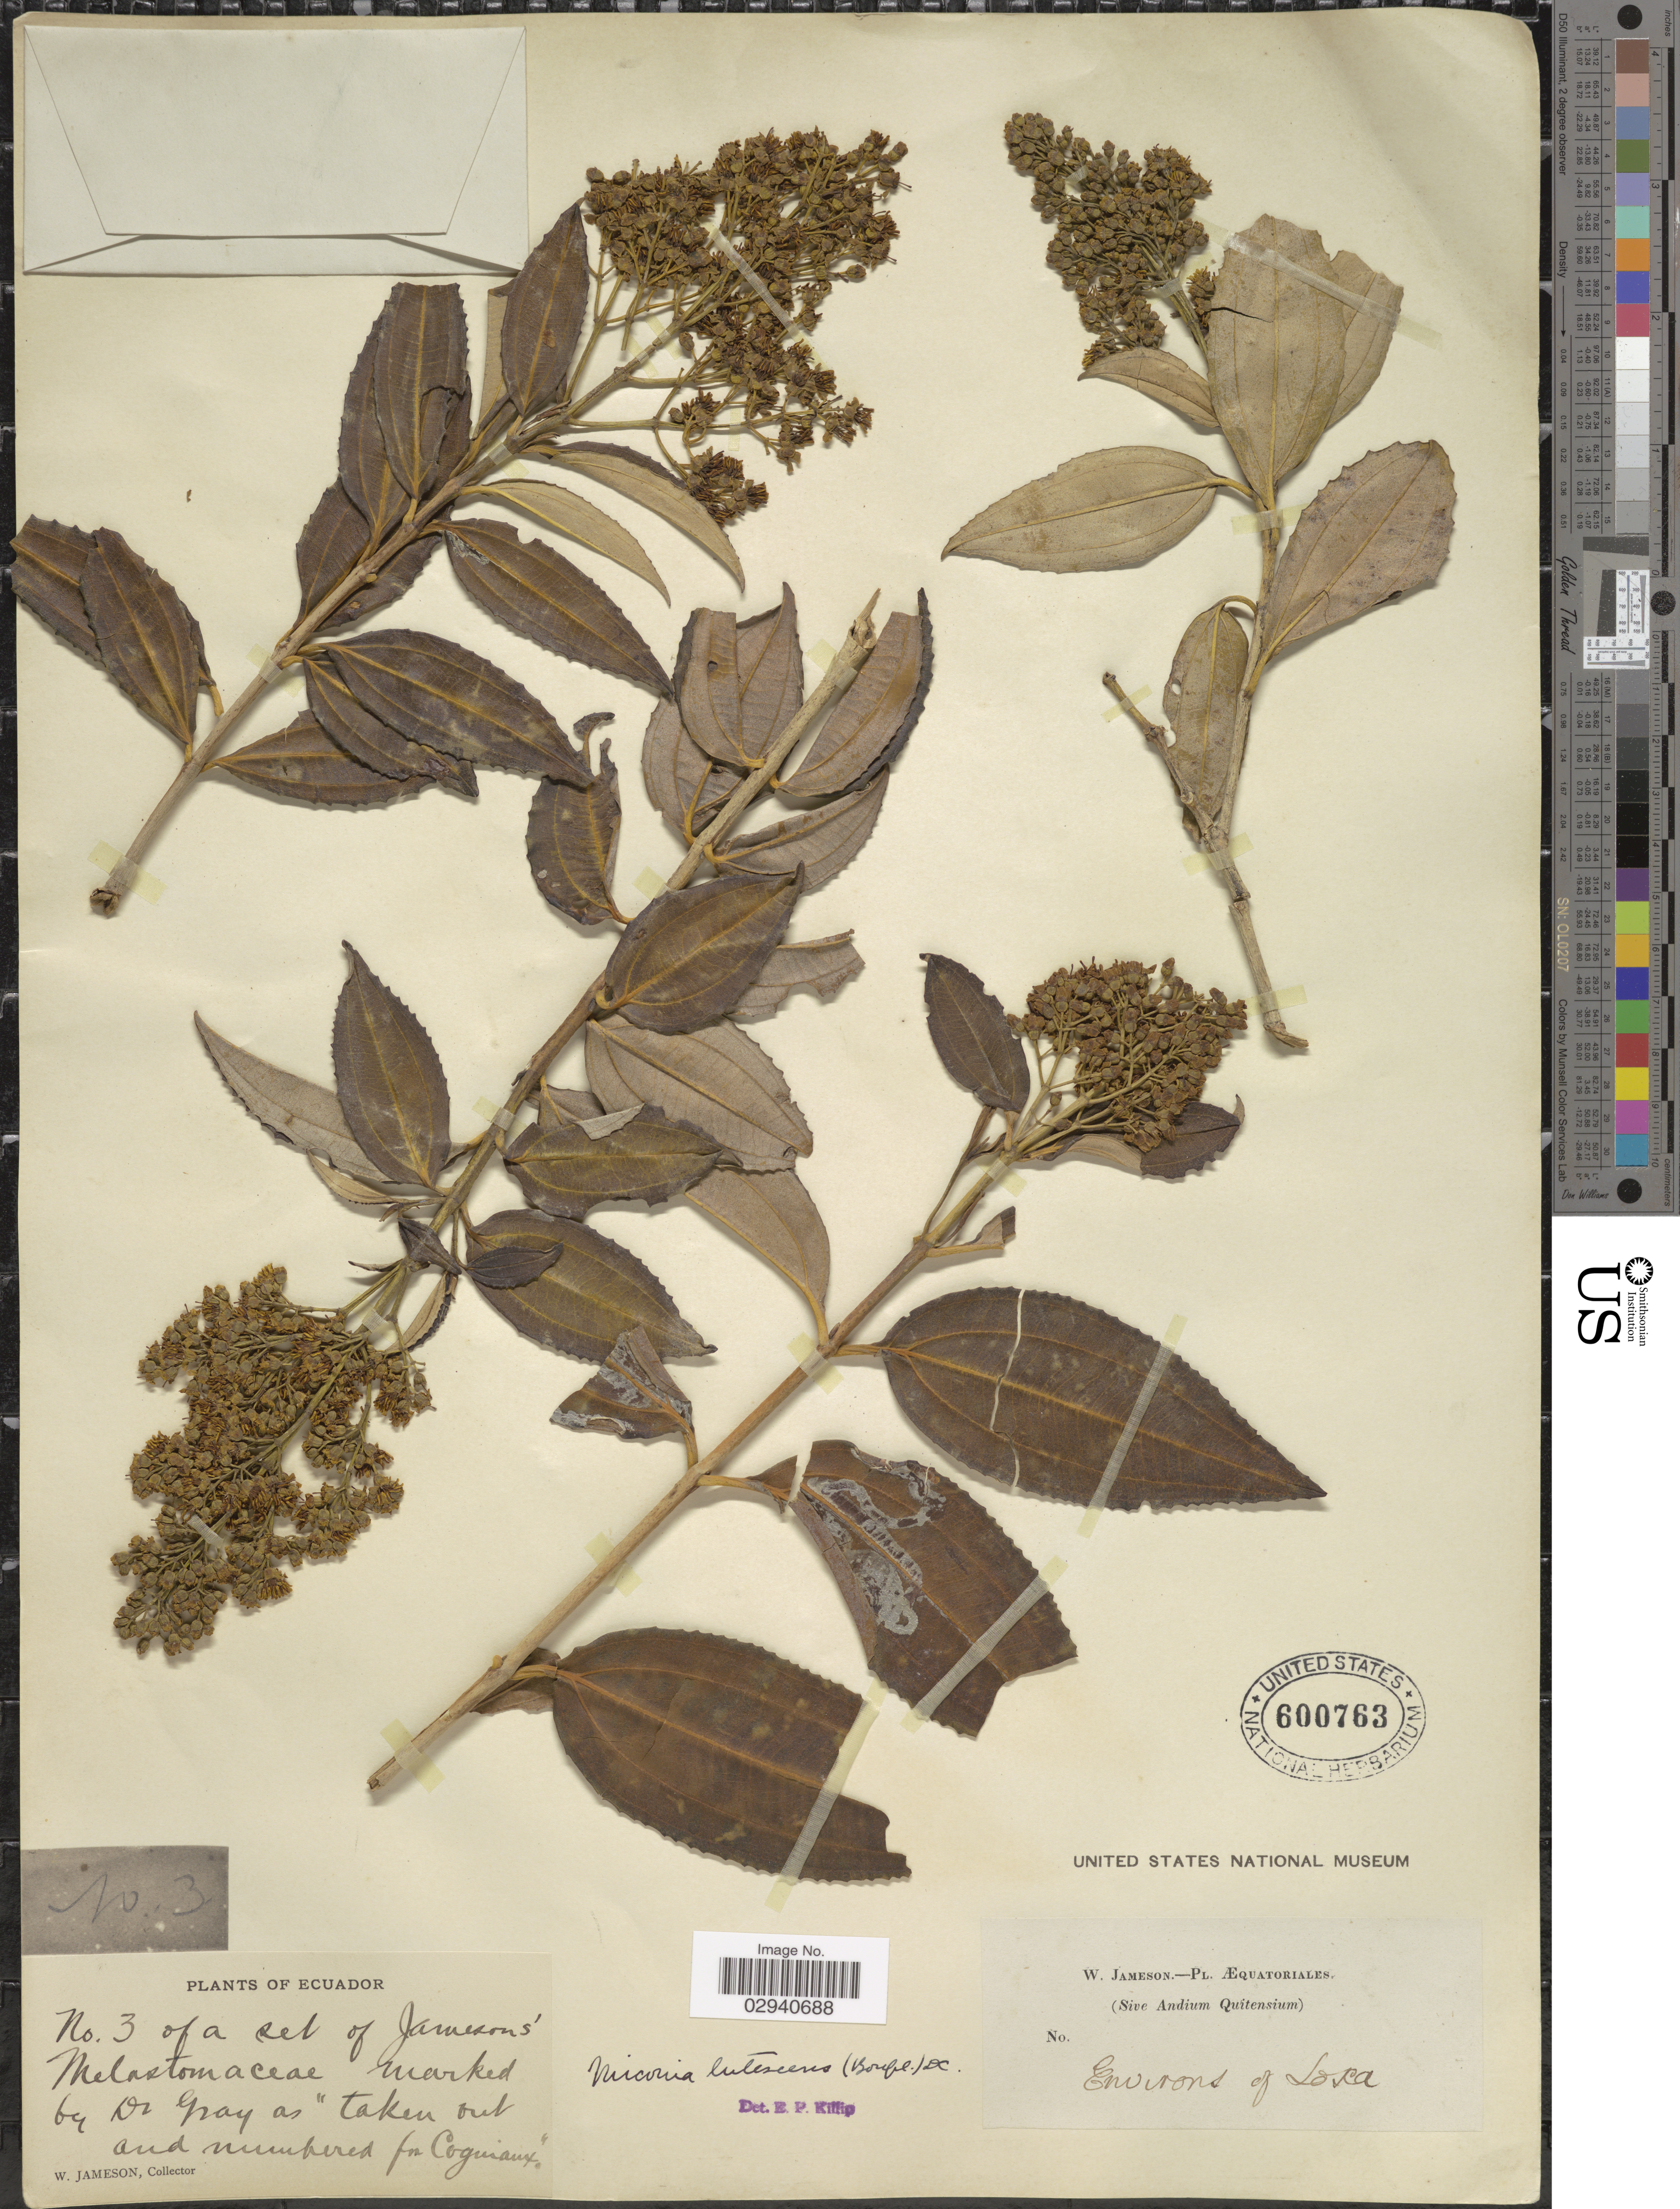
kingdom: Plantae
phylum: Tracheophyta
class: Magnoliopsida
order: Myrtales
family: Melastomataceae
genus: Miconia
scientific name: Miconia lutescens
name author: (Bonpl.) DC.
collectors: W. Jameson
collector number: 3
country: Ecuador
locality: Environs of Losca.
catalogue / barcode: US 600763